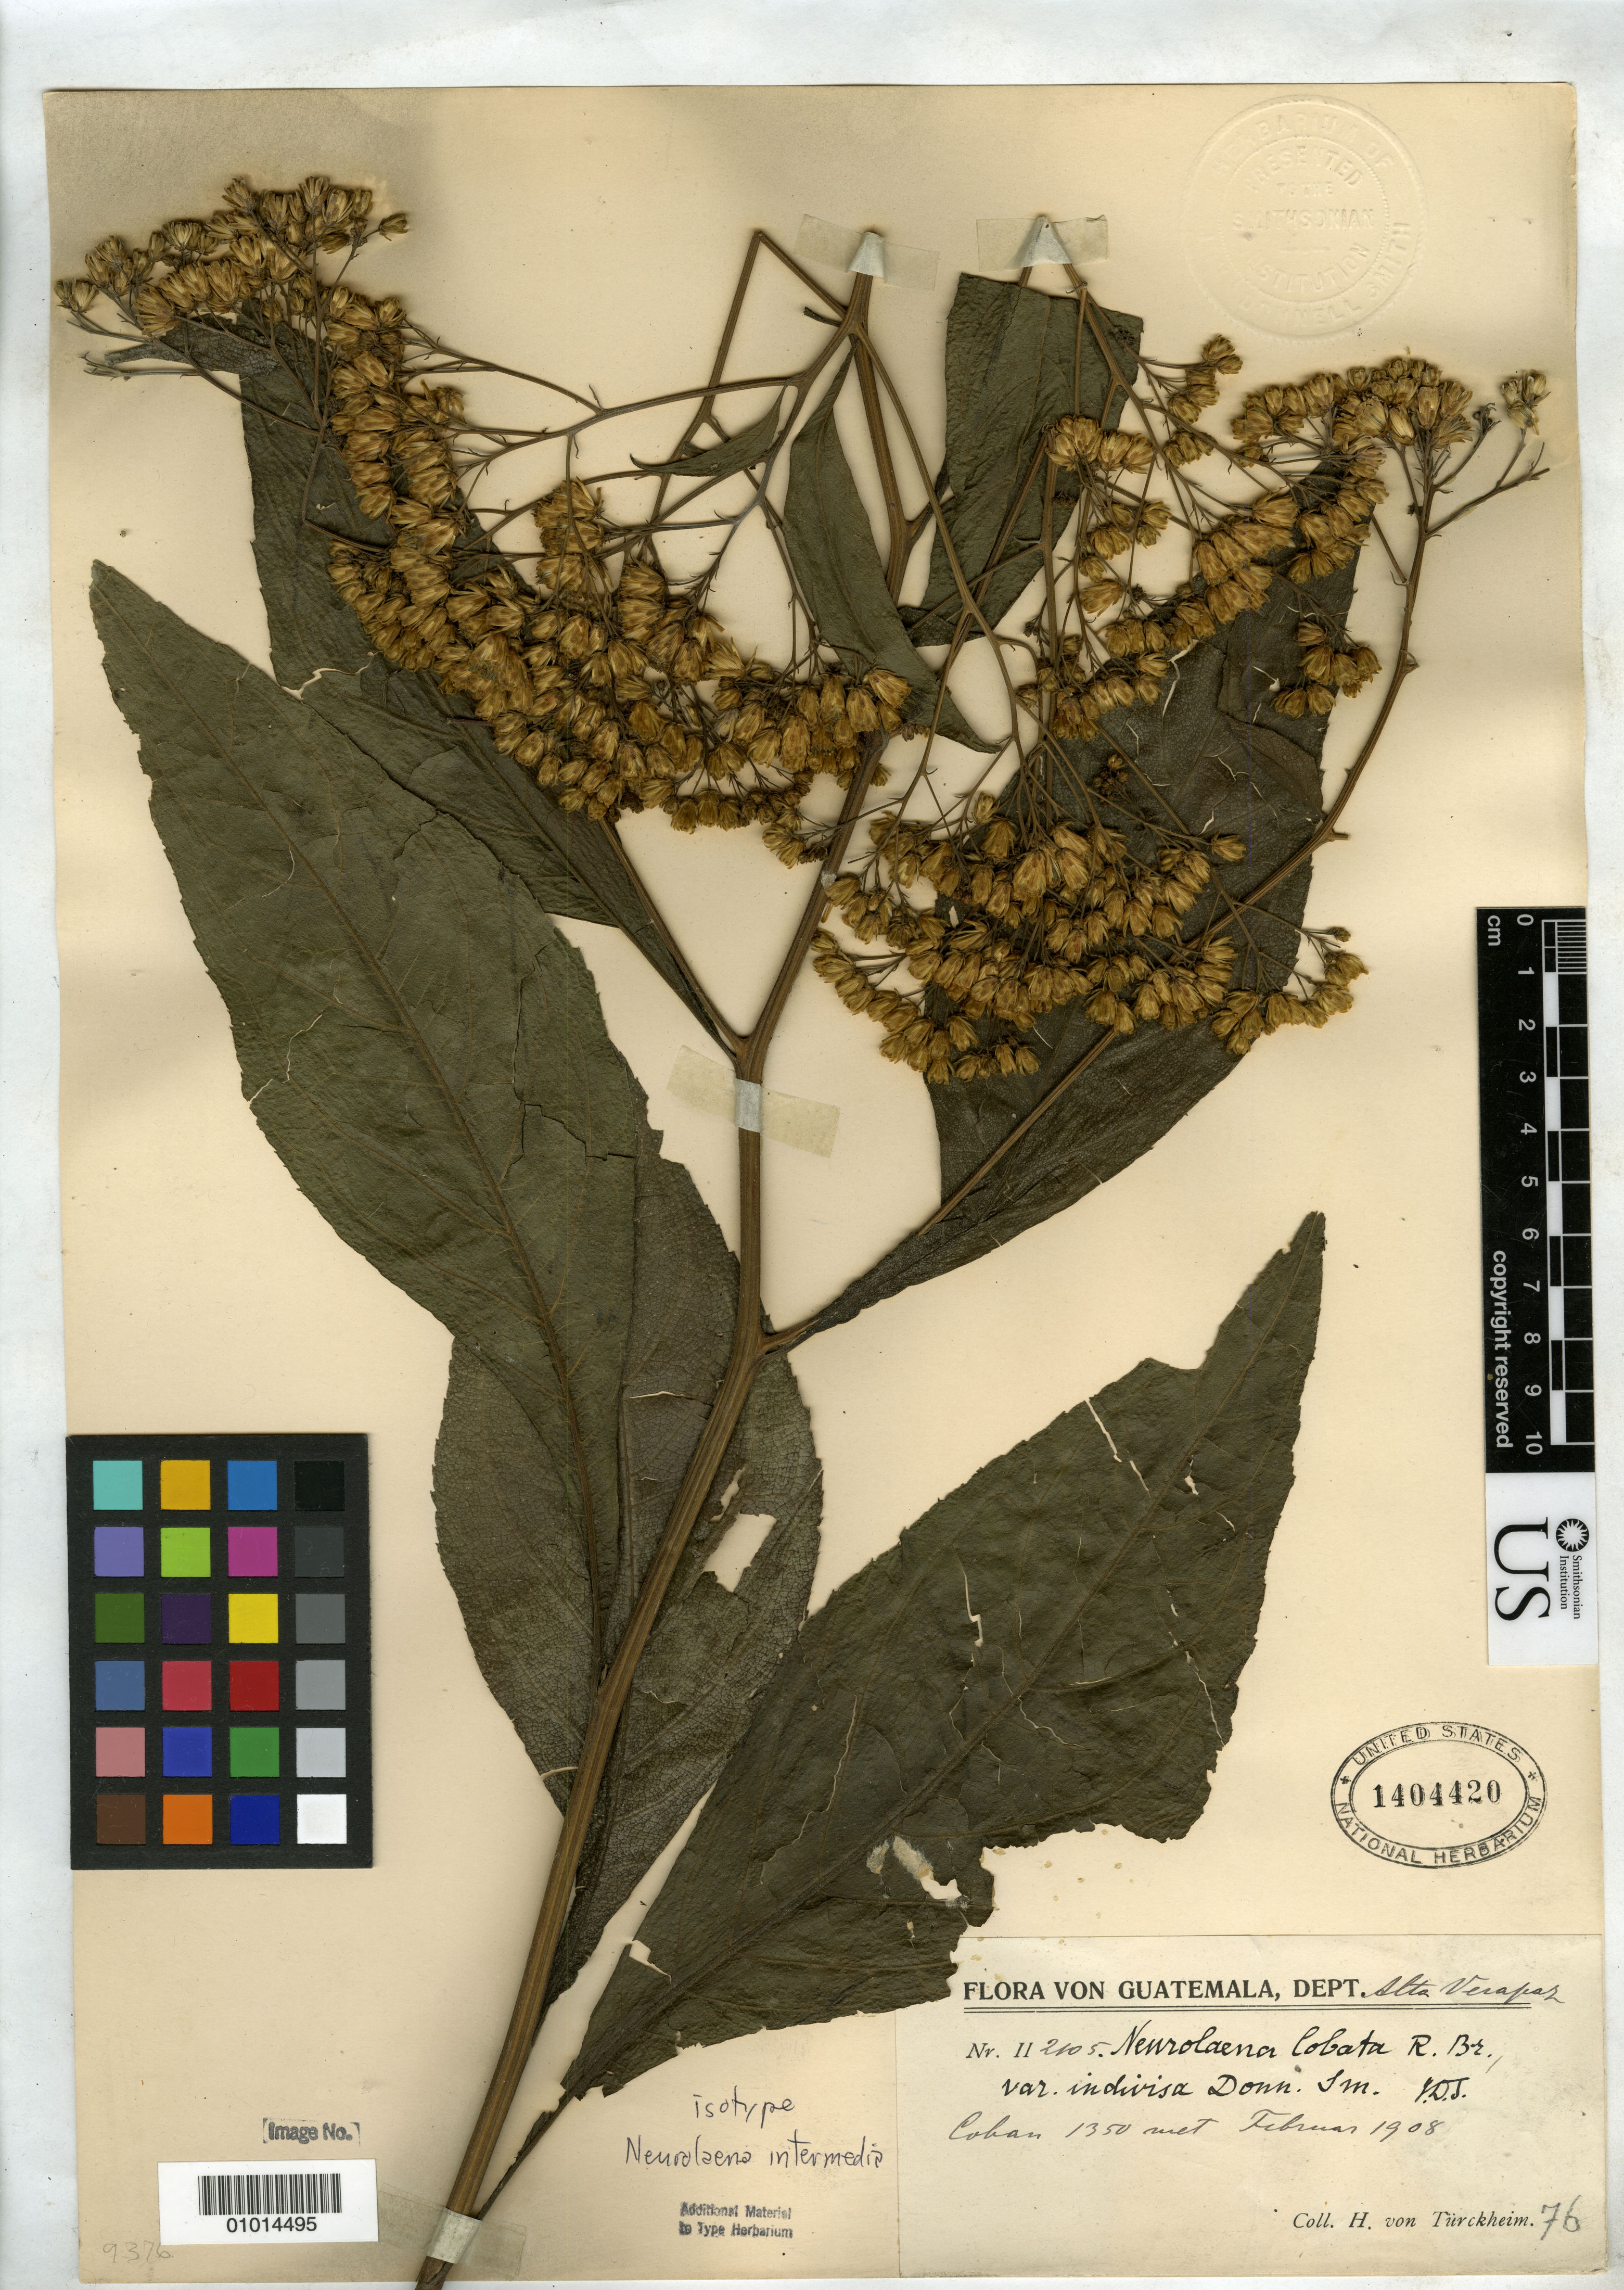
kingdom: Plantae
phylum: Tracheophyta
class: Magnoliopsida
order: Asterales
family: Asteraceae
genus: Neurolaena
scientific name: Neurolaena intermedia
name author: Rydb.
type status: Isotype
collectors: H. von Türckheim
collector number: II 2105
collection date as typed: Feb 1908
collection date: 1908-02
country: Guatemala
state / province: Alta Verapaz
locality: Cobán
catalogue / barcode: US 1404420